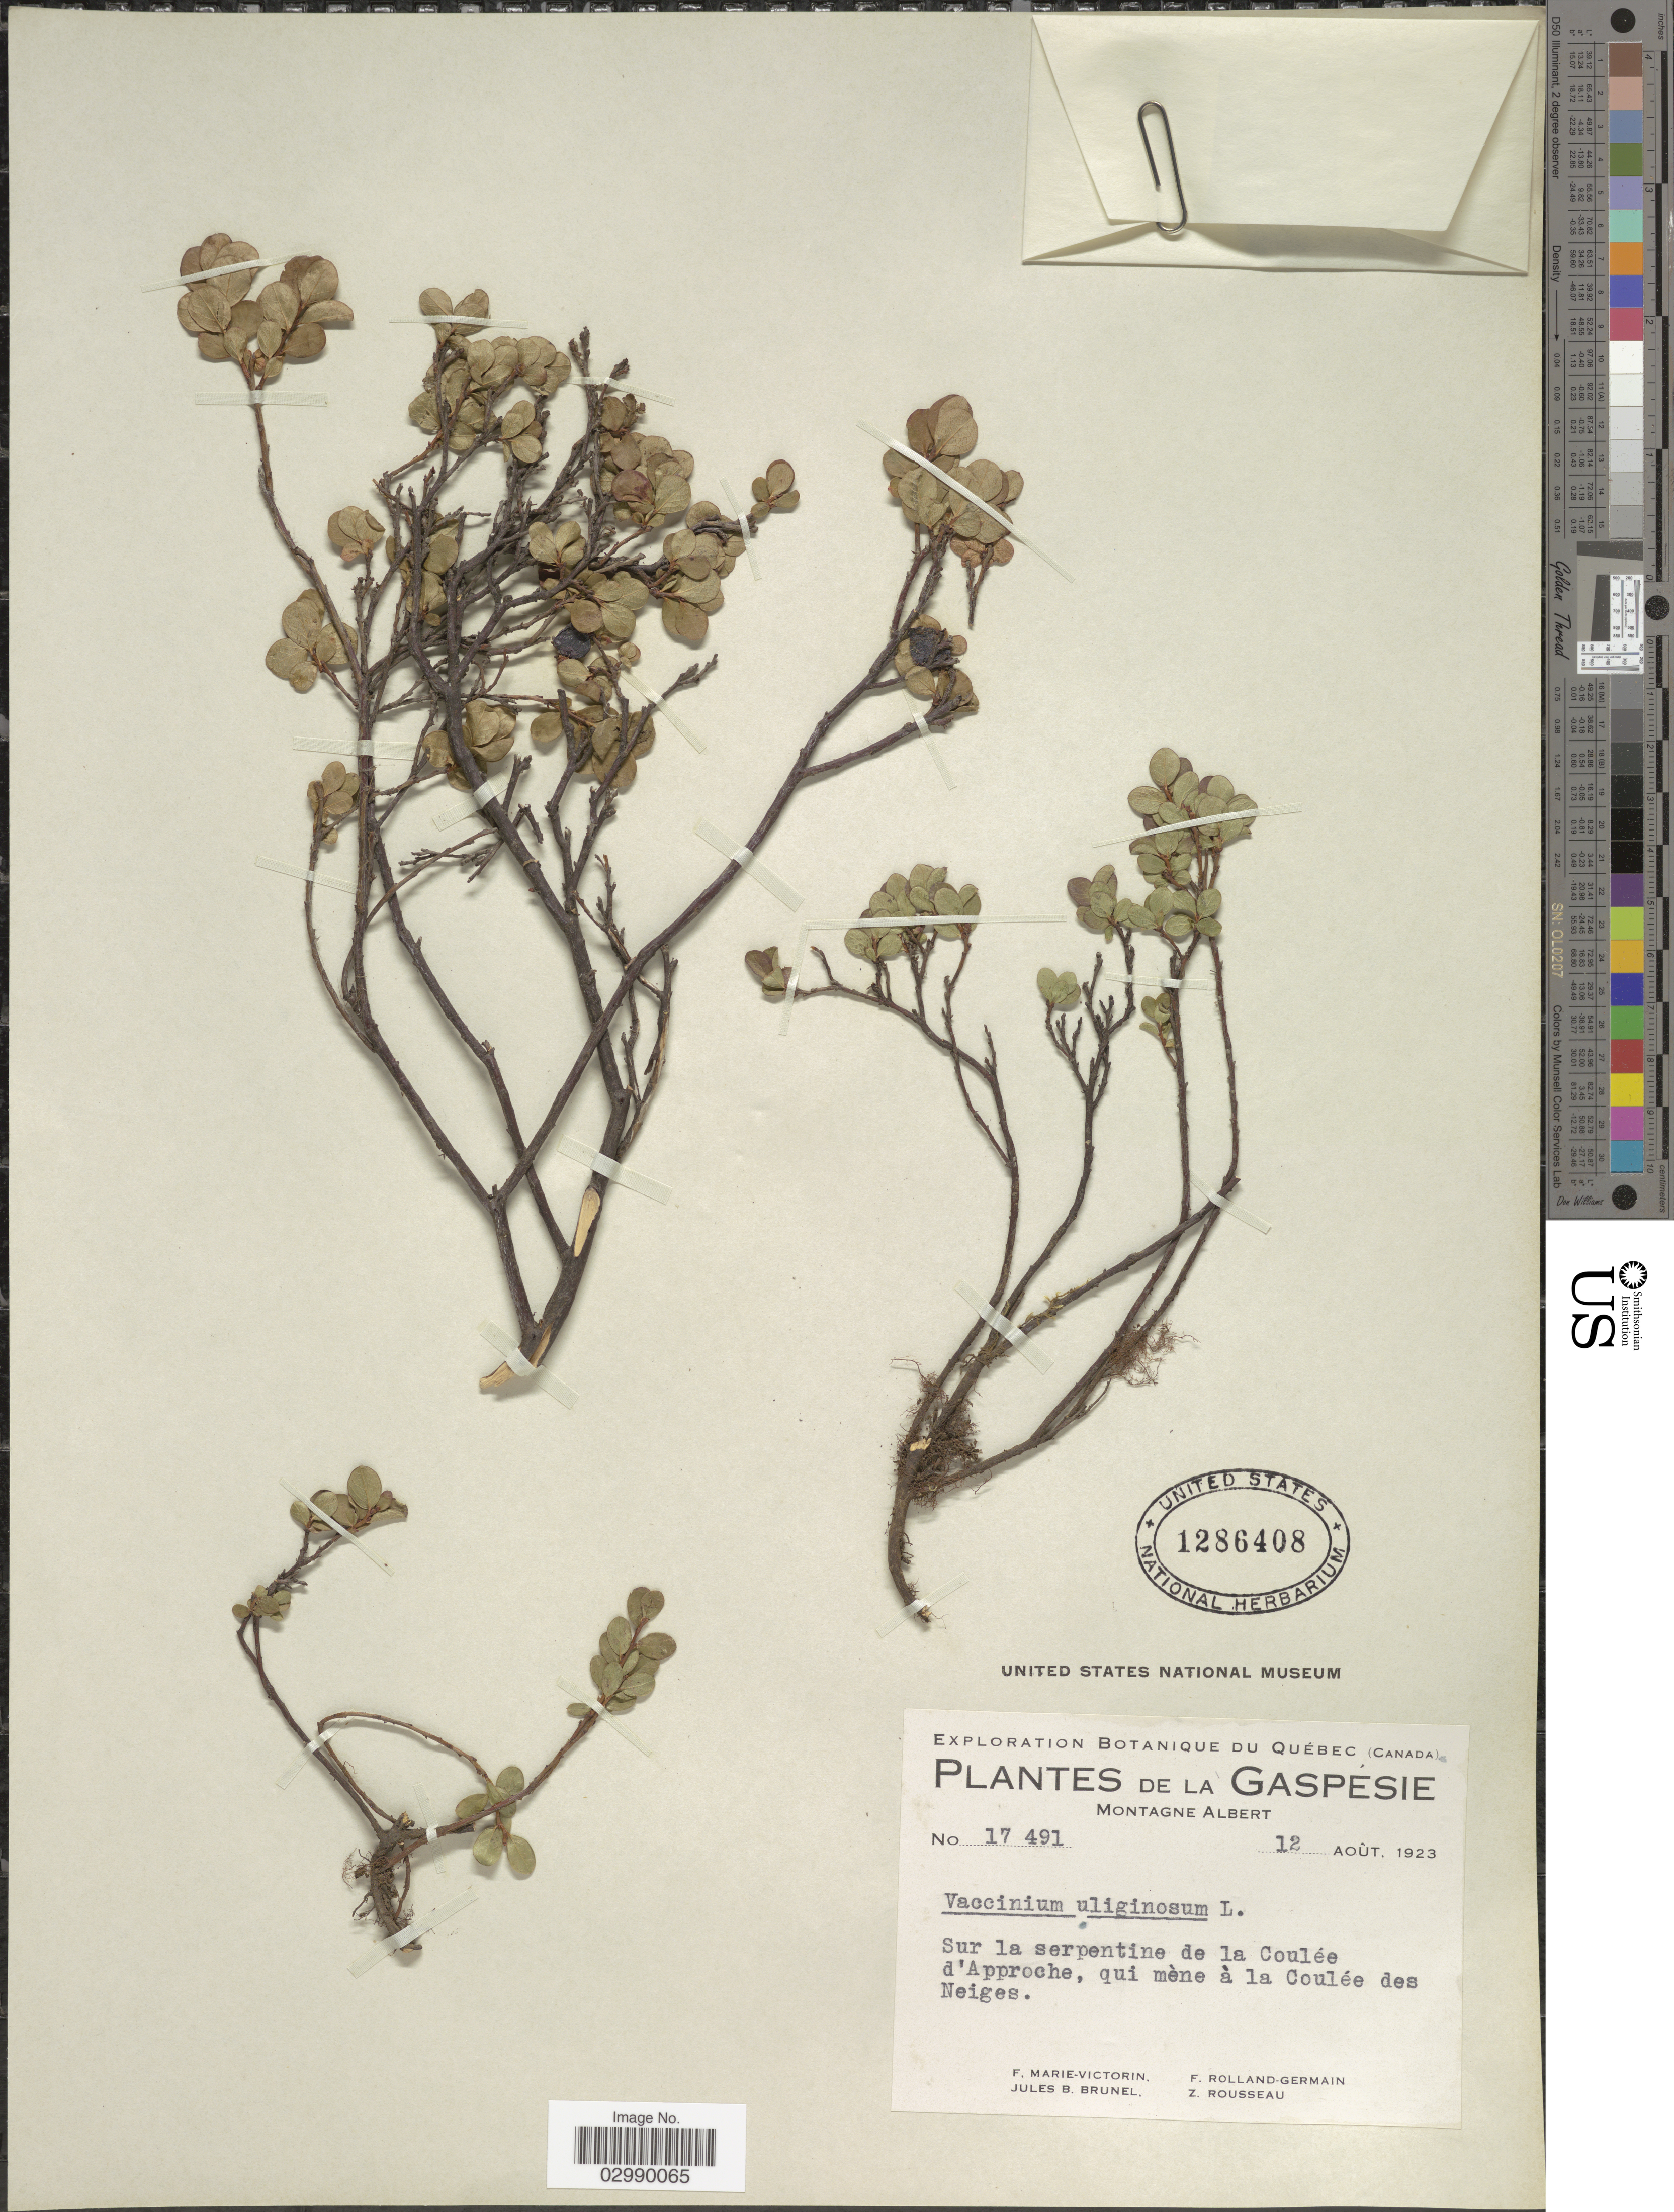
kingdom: Plantae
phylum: Tracheophyta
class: Magnoliopsida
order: Ericales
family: Ericaceae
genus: Vaccinium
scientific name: Vaccinium uliginosum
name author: L.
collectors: F. Marie-Victorin, J. Brunel, Rolland-Germain & Z. Rousseau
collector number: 17491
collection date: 1923-08-12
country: Canada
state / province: Quebec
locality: Gaspésie, Montagne Albert, Sur la serpentine de la Coulée d'Approche, qui mène à la Coulée des Neiges.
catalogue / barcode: US 1286408